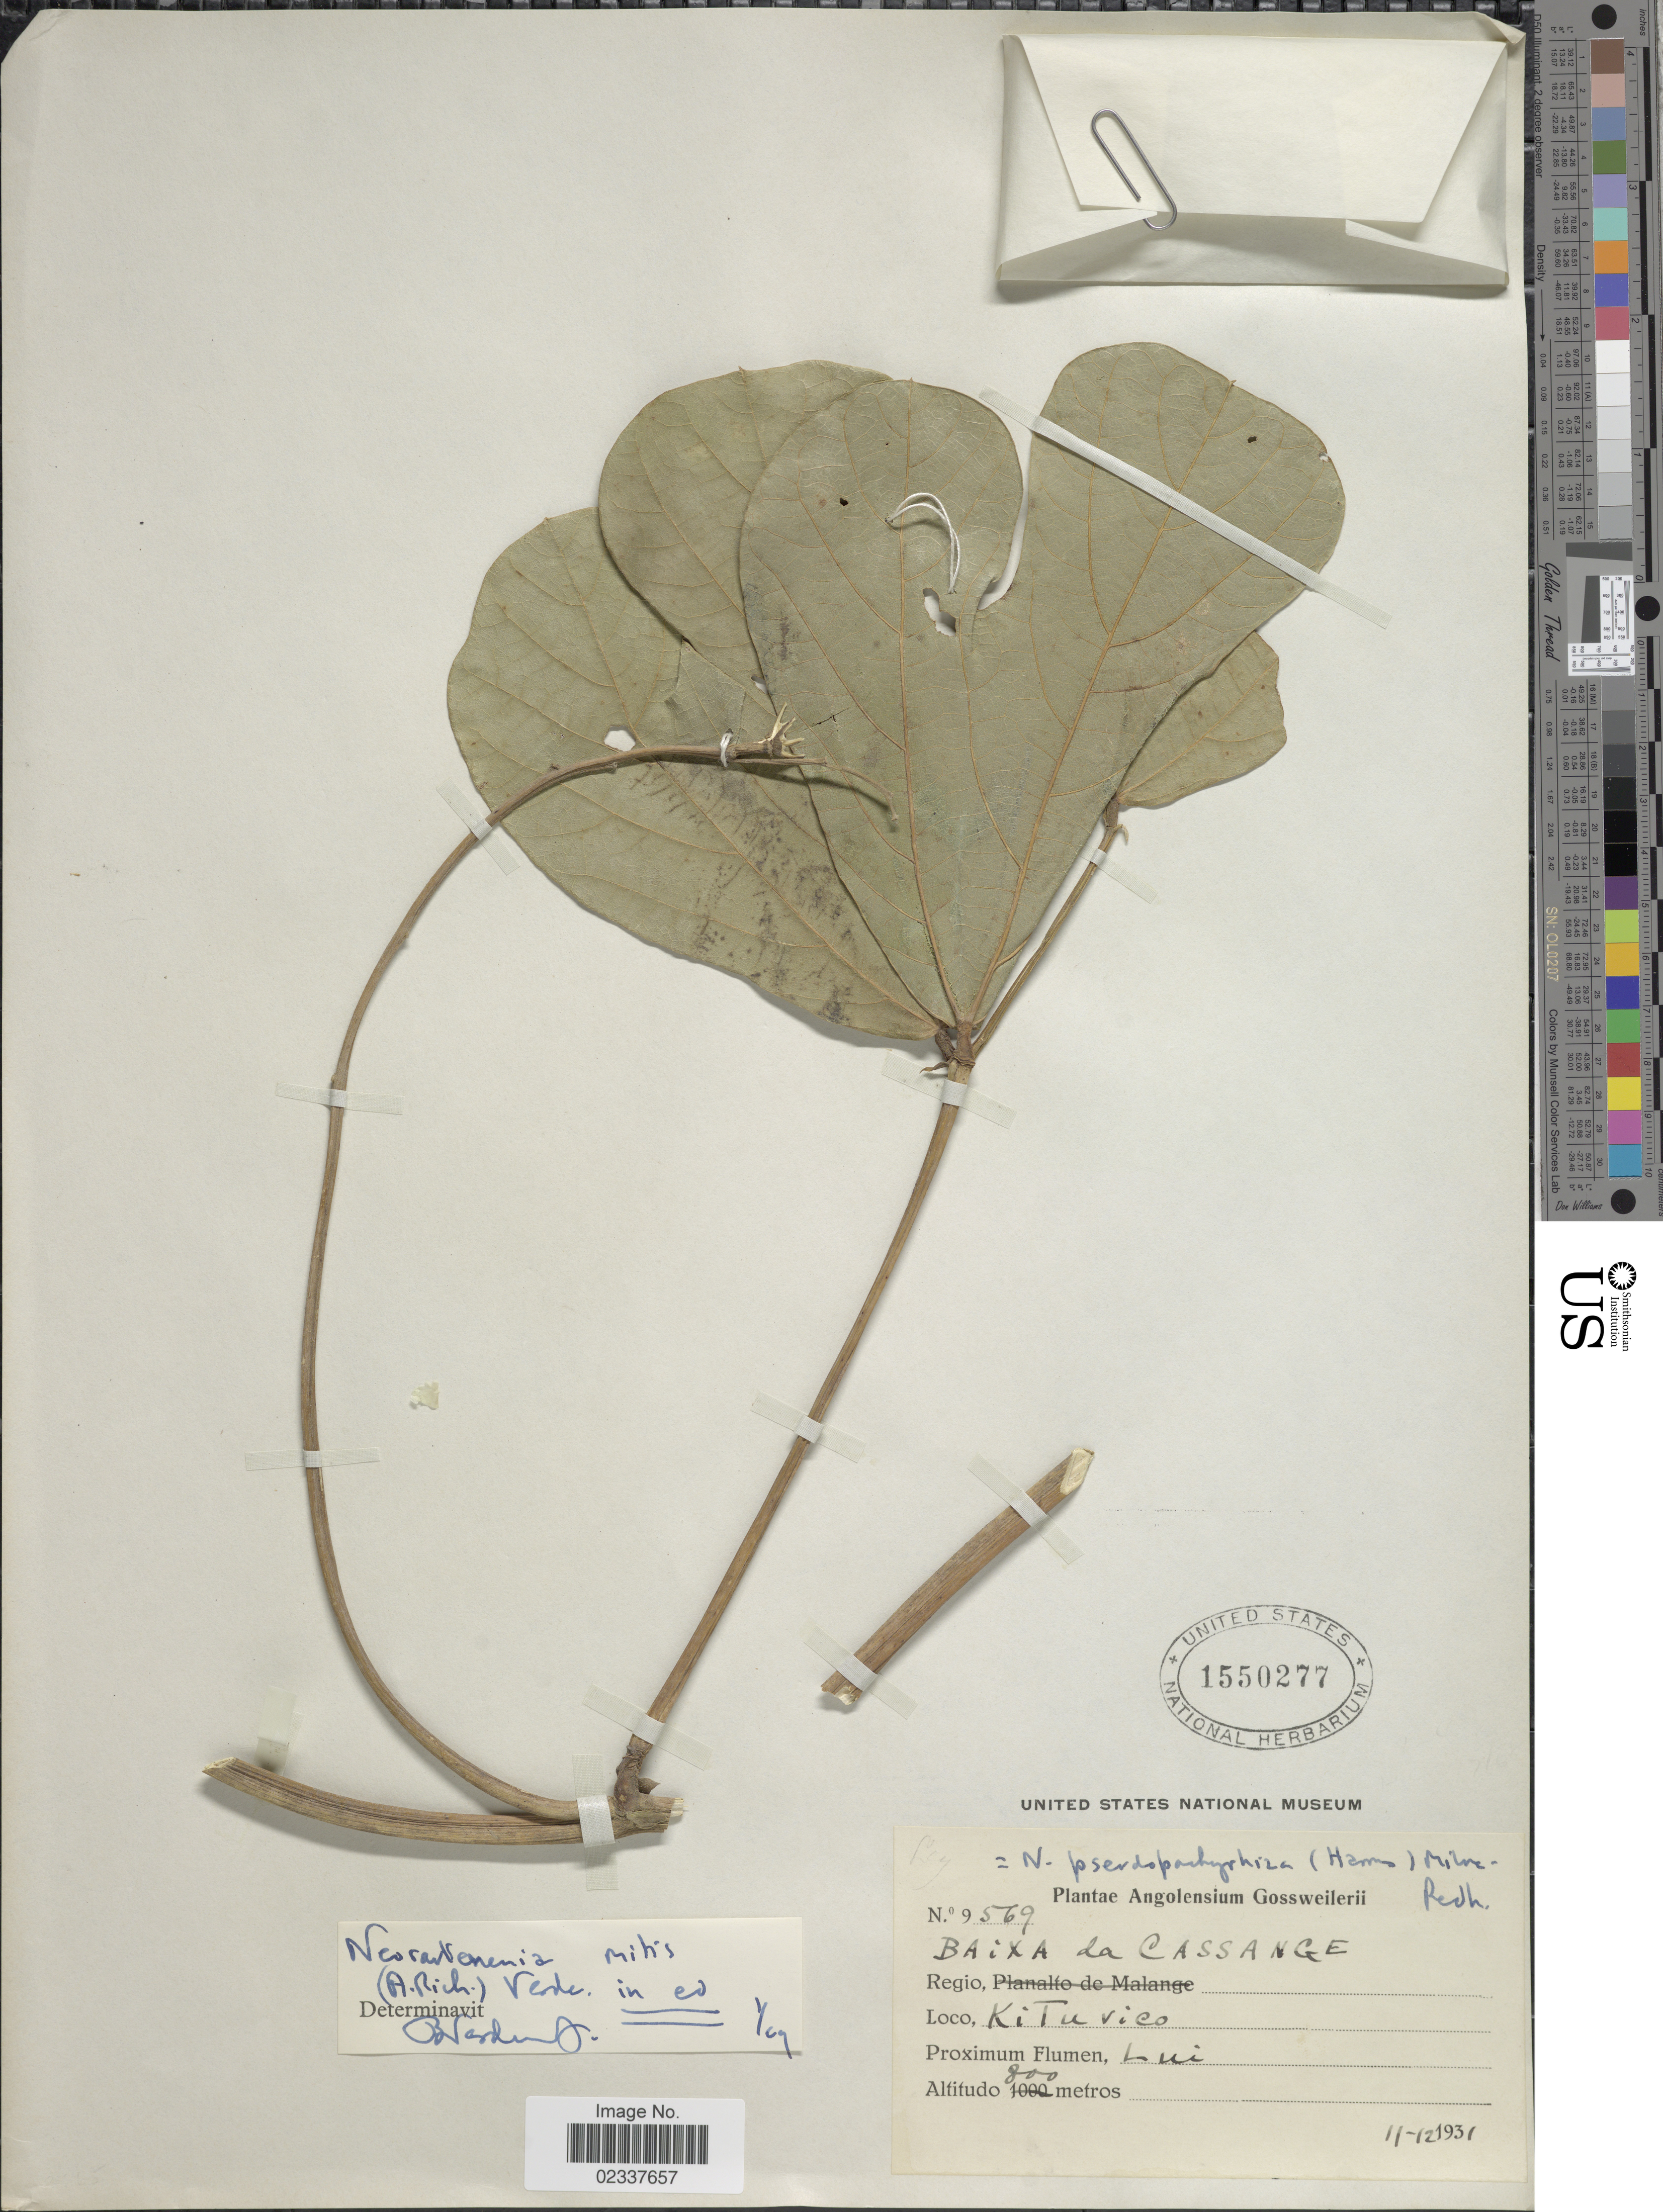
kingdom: Plantae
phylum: Tracheophyta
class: Magnoliopsida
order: Fabales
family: Fabaceae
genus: Neorautanenia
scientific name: Neorautanenia mitis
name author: (A. Rich.) Verdc.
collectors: -. Gossweiler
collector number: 9569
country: Angola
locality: Baixa da Cassange, Kituvico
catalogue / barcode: US 1550277